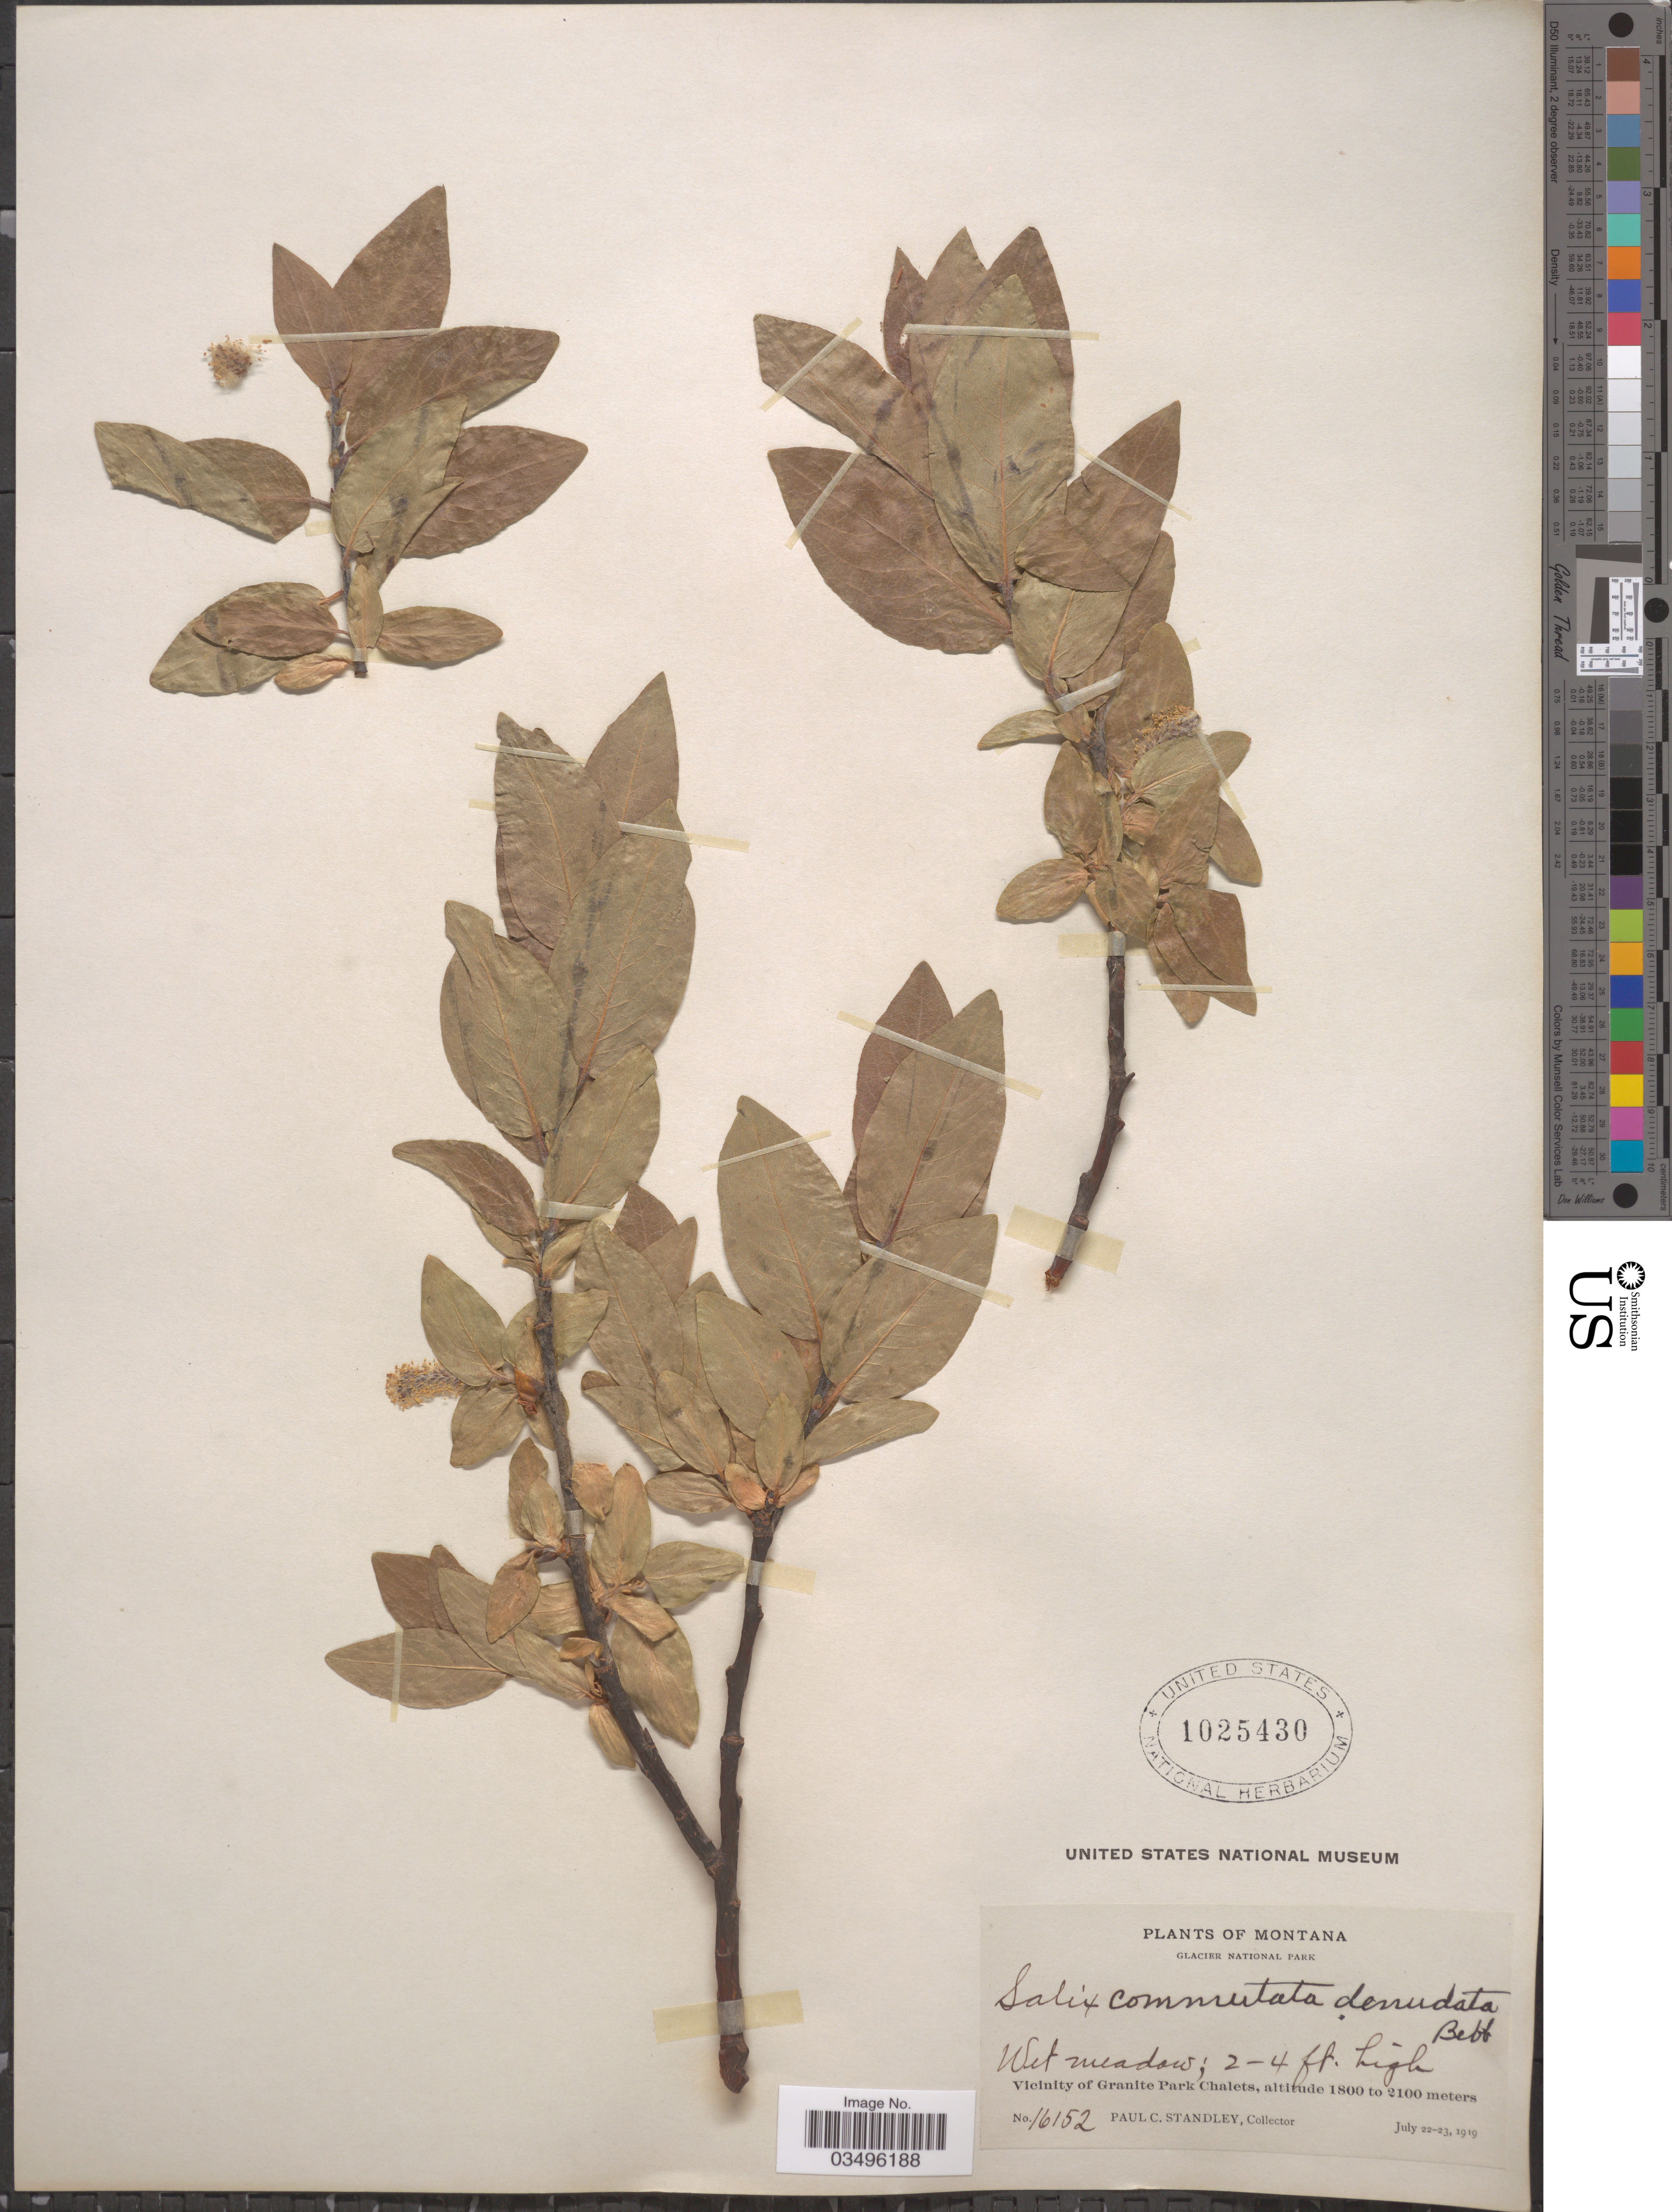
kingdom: Plantae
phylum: Tracheophyta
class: Magnoliopsida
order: Malpighiales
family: Salicaceae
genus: Salix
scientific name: Salix commutata var. denudata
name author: Bebb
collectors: P. C. Standley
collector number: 16152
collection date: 1919-07-22/1919-07-23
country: United States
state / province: Montana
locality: Glacier National Park. Vicinity of Granite Park Chalets.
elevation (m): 1800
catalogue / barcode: US 1025430